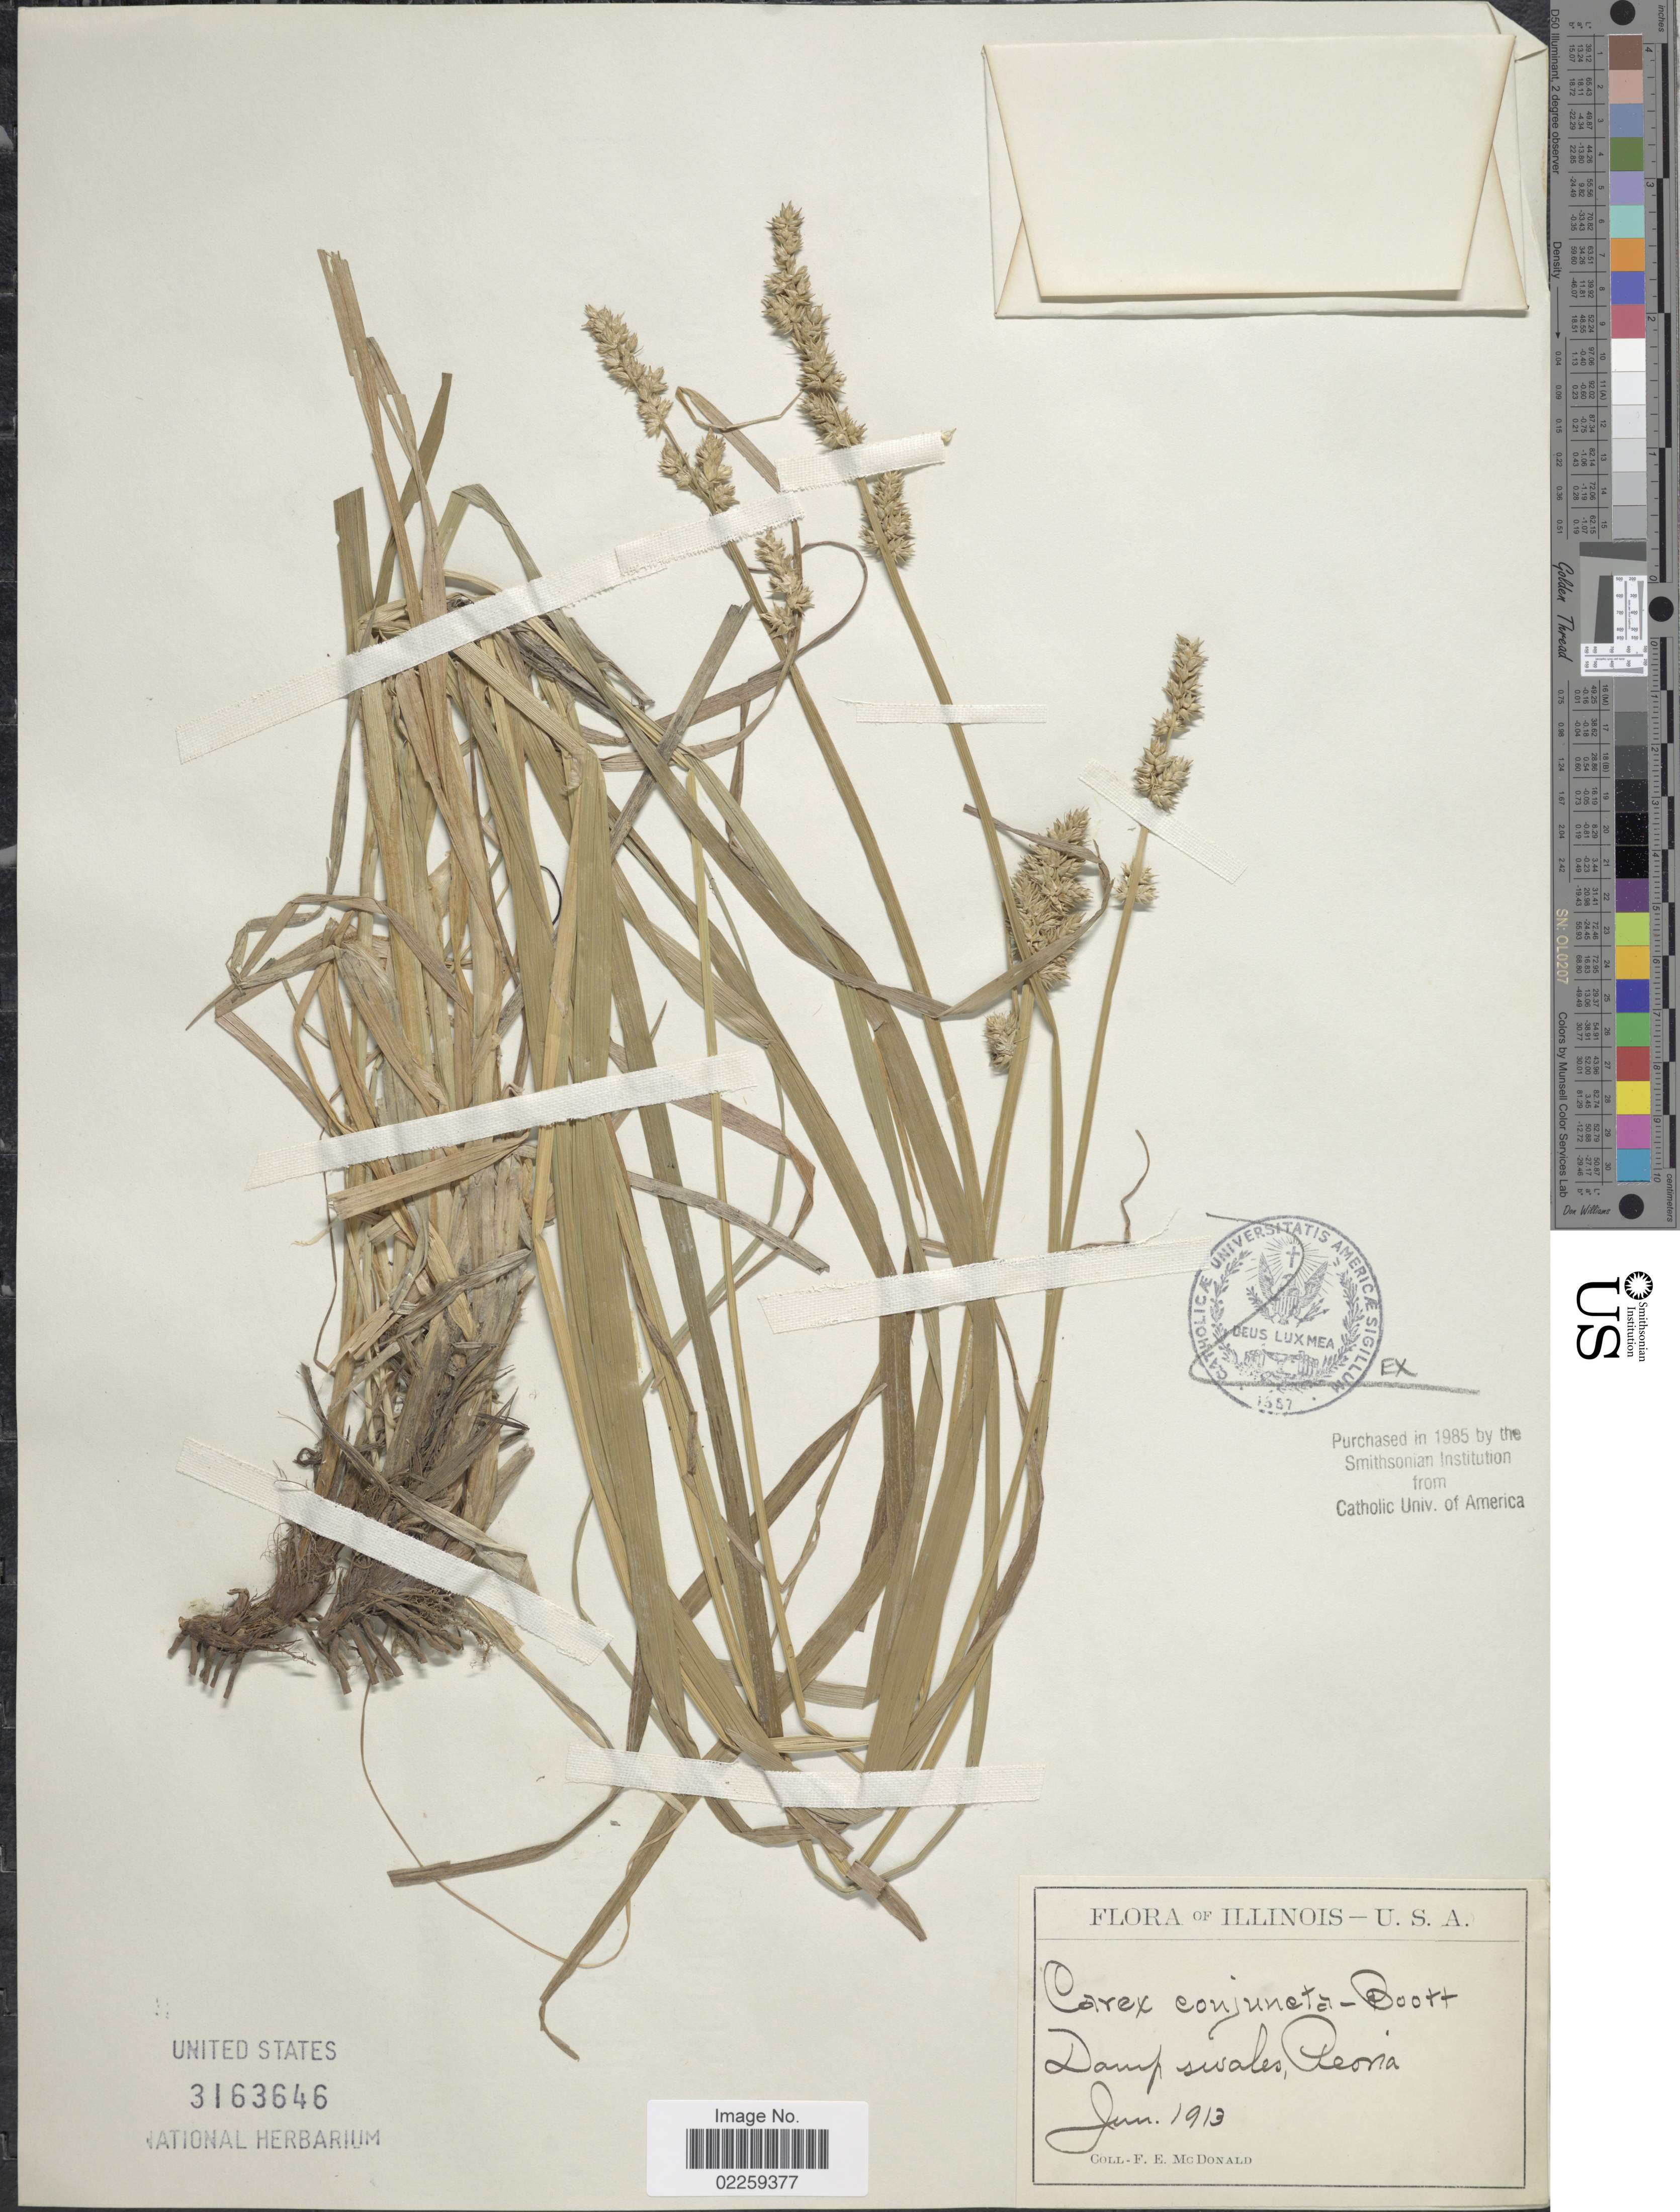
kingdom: Plantae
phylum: Tracheophyta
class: Liliopsida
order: Poales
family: Cyperaceae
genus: Carex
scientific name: Carex conjuncta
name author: Boott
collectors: F. E. McDonald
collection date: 1913-06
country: United States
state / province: Illinois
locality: Damp swales, Peoria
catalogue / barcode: US 3163646